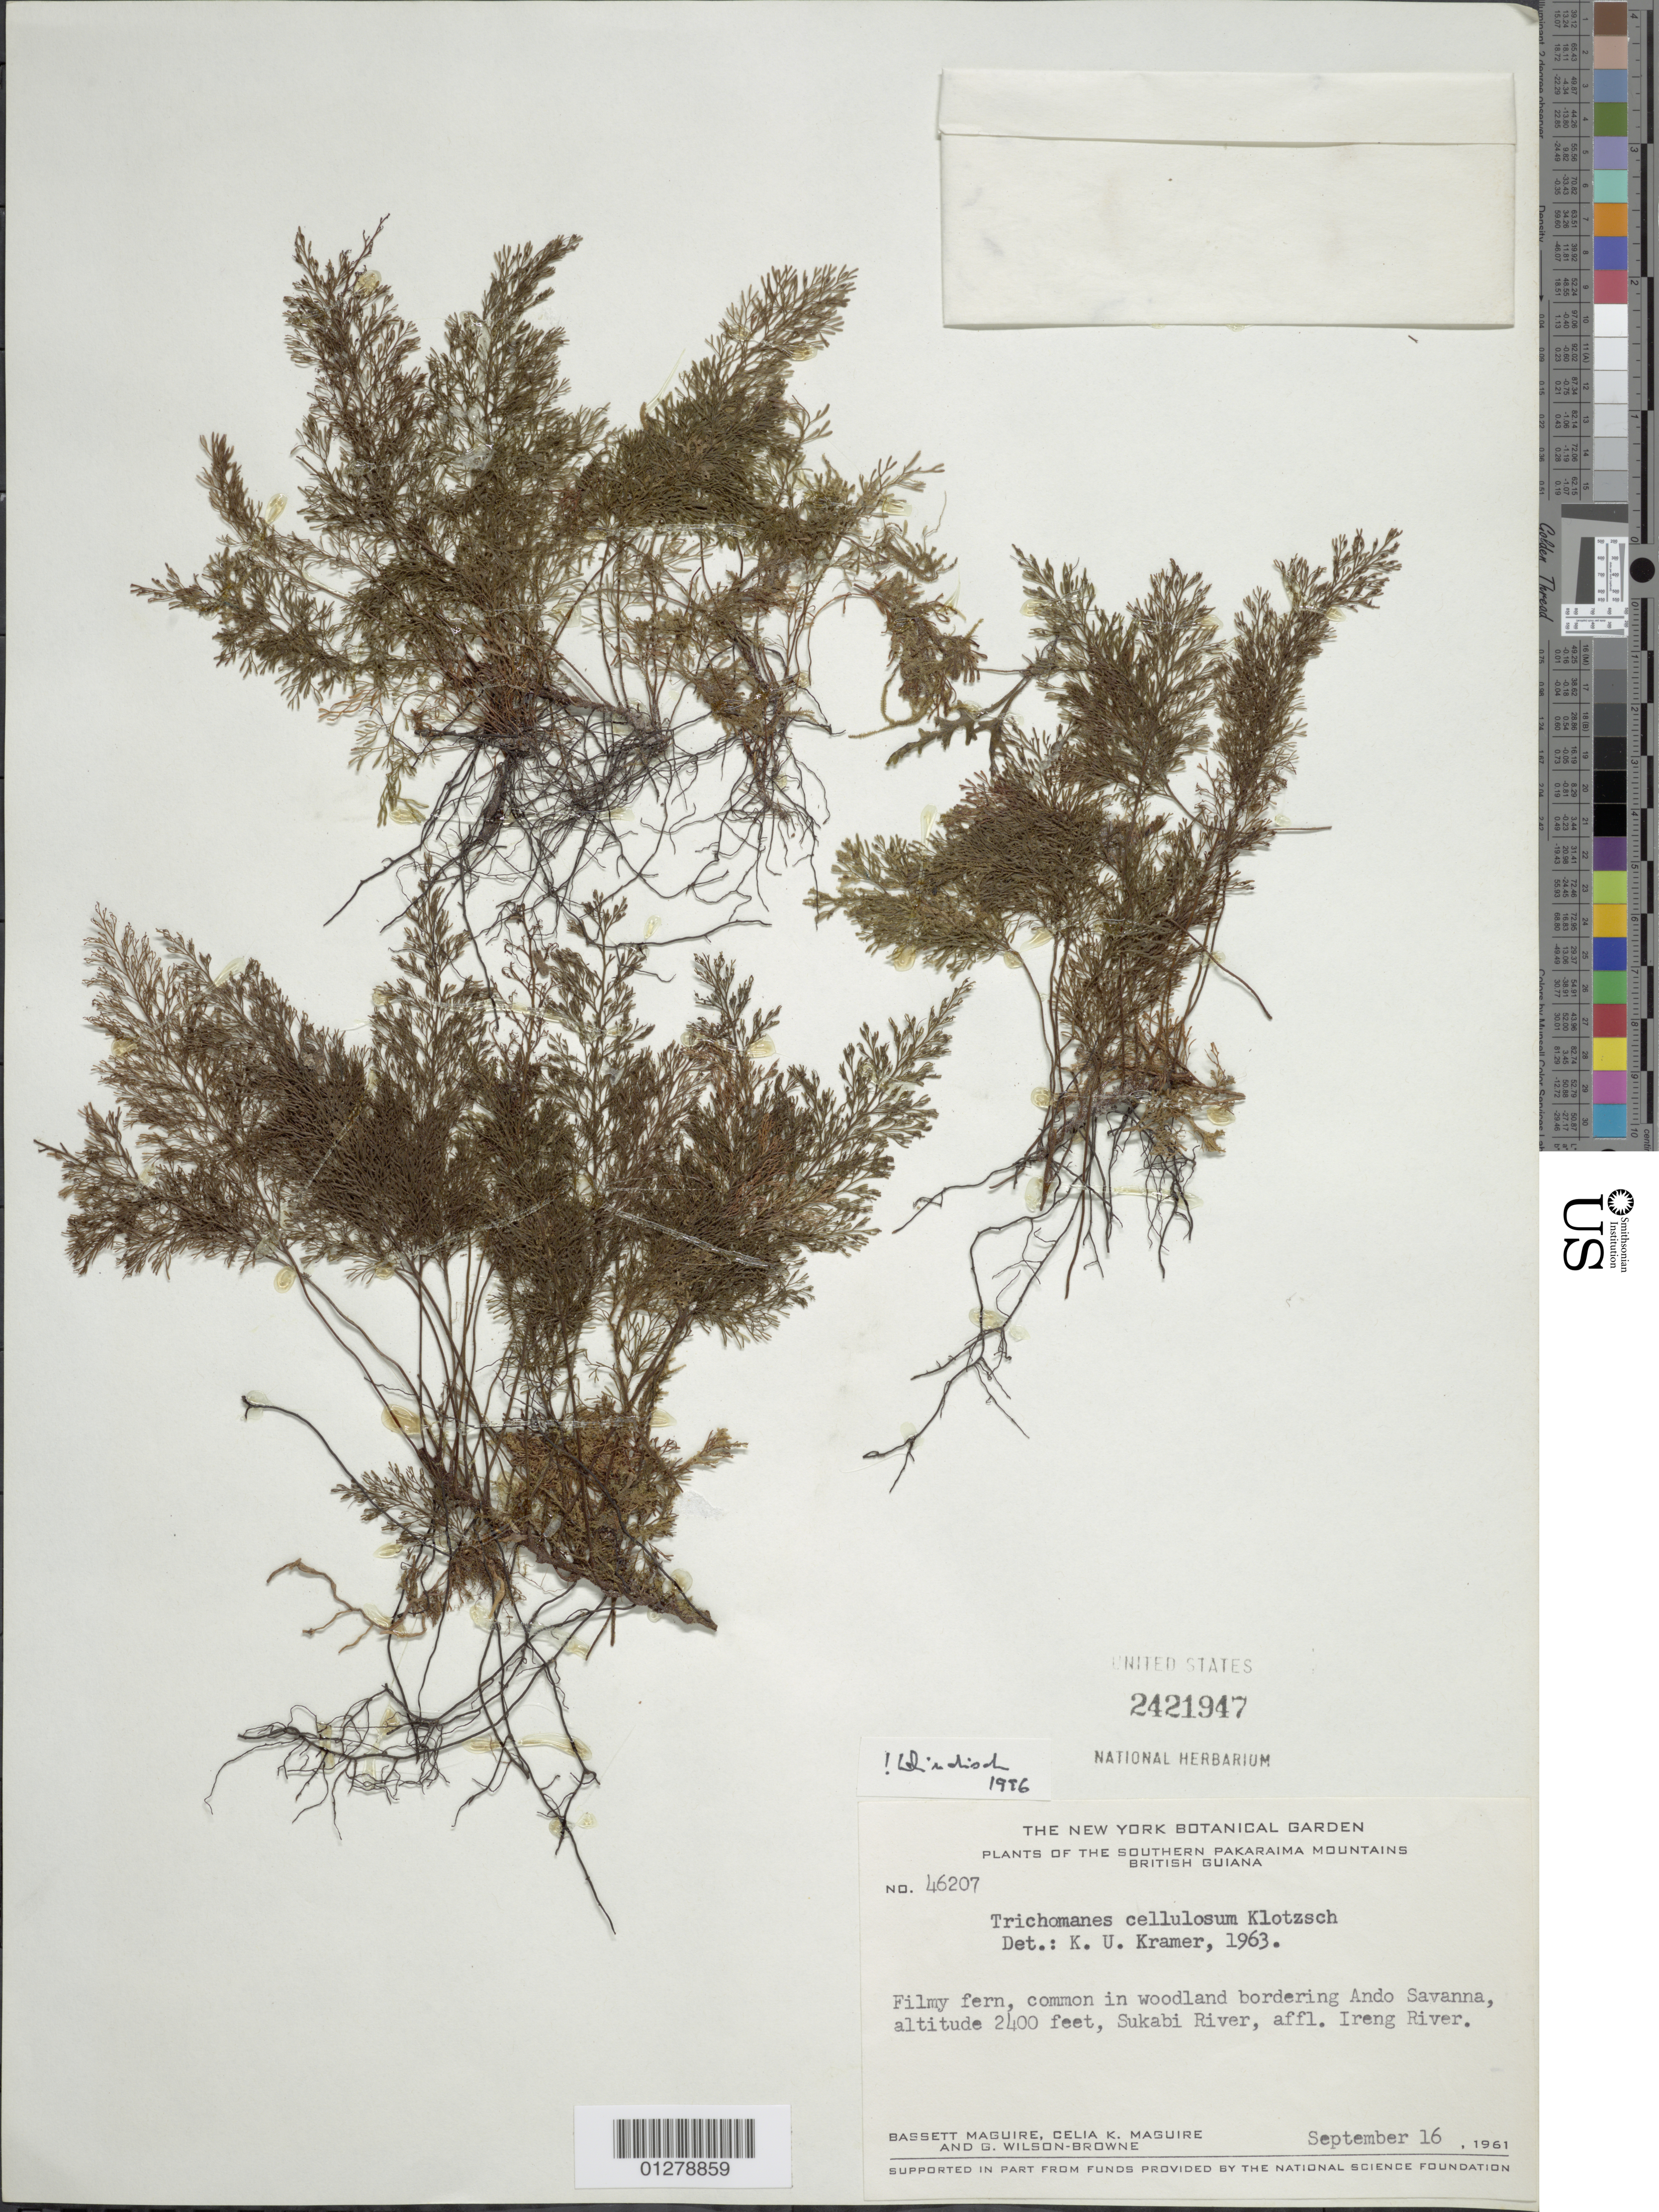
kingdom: Plantae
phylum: Tracheophyta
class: Polypodiopsida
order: Hymenophyllales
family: Hymenophyllaceae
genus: Abrodictyum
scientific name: Abrodictyum cellulosum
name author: (Klotzsch) Ebihara & Dubuisson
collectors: B. Maguire, C. K. Maguire & G. Wilson-Browne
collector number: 46207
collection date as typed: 16 Sep 1961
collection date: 1961-09-16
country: Guyana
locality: Ando savanna; sukabi river affluent of ireng river; southern pakaraima mtns.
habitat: common in woodland bordering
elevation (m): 732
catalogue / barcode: US 2421947